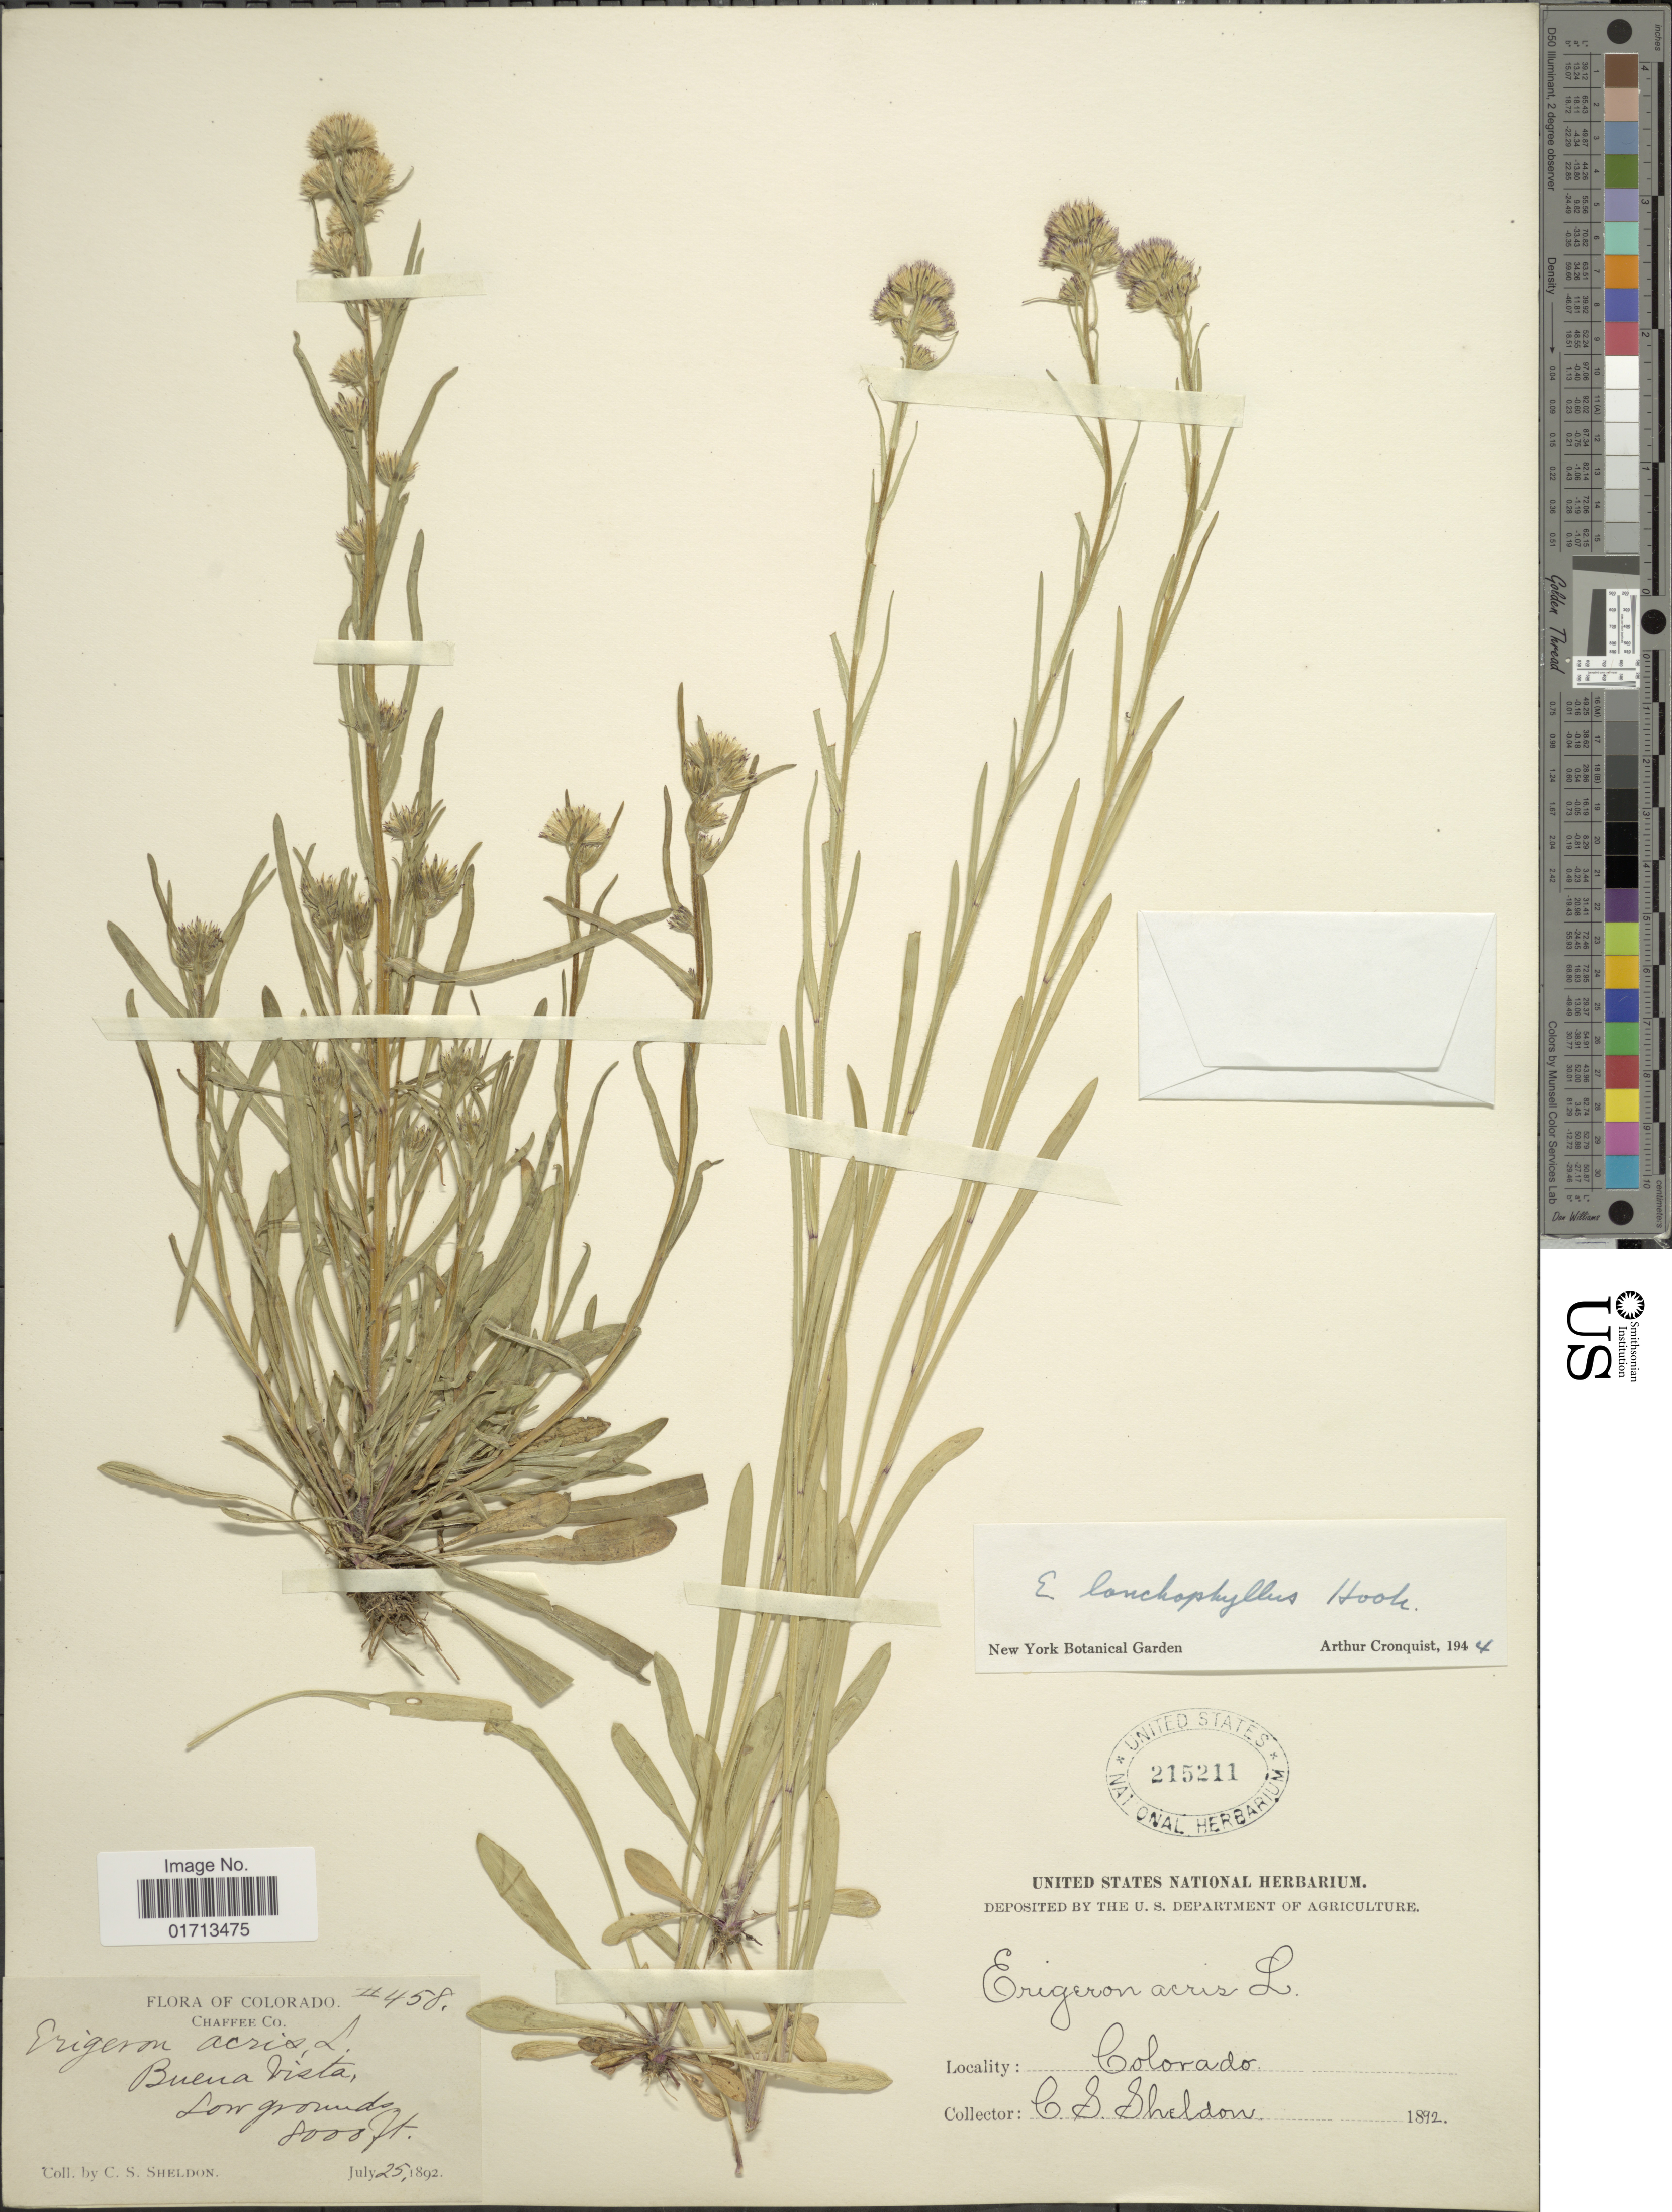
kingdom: Plantae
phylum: Tracheophyta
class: Magnoliopsida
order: Asterales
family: Asteraceae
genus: Erigeron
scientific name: Erigeron lonchophyllus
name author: Hook.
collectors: C. S. Sheldon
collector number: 458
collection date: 1892-07-25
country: United States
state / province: Colorado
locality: Chaffee Co. Buena Vista. Low grounds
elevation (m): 2438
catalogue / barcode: US 215211